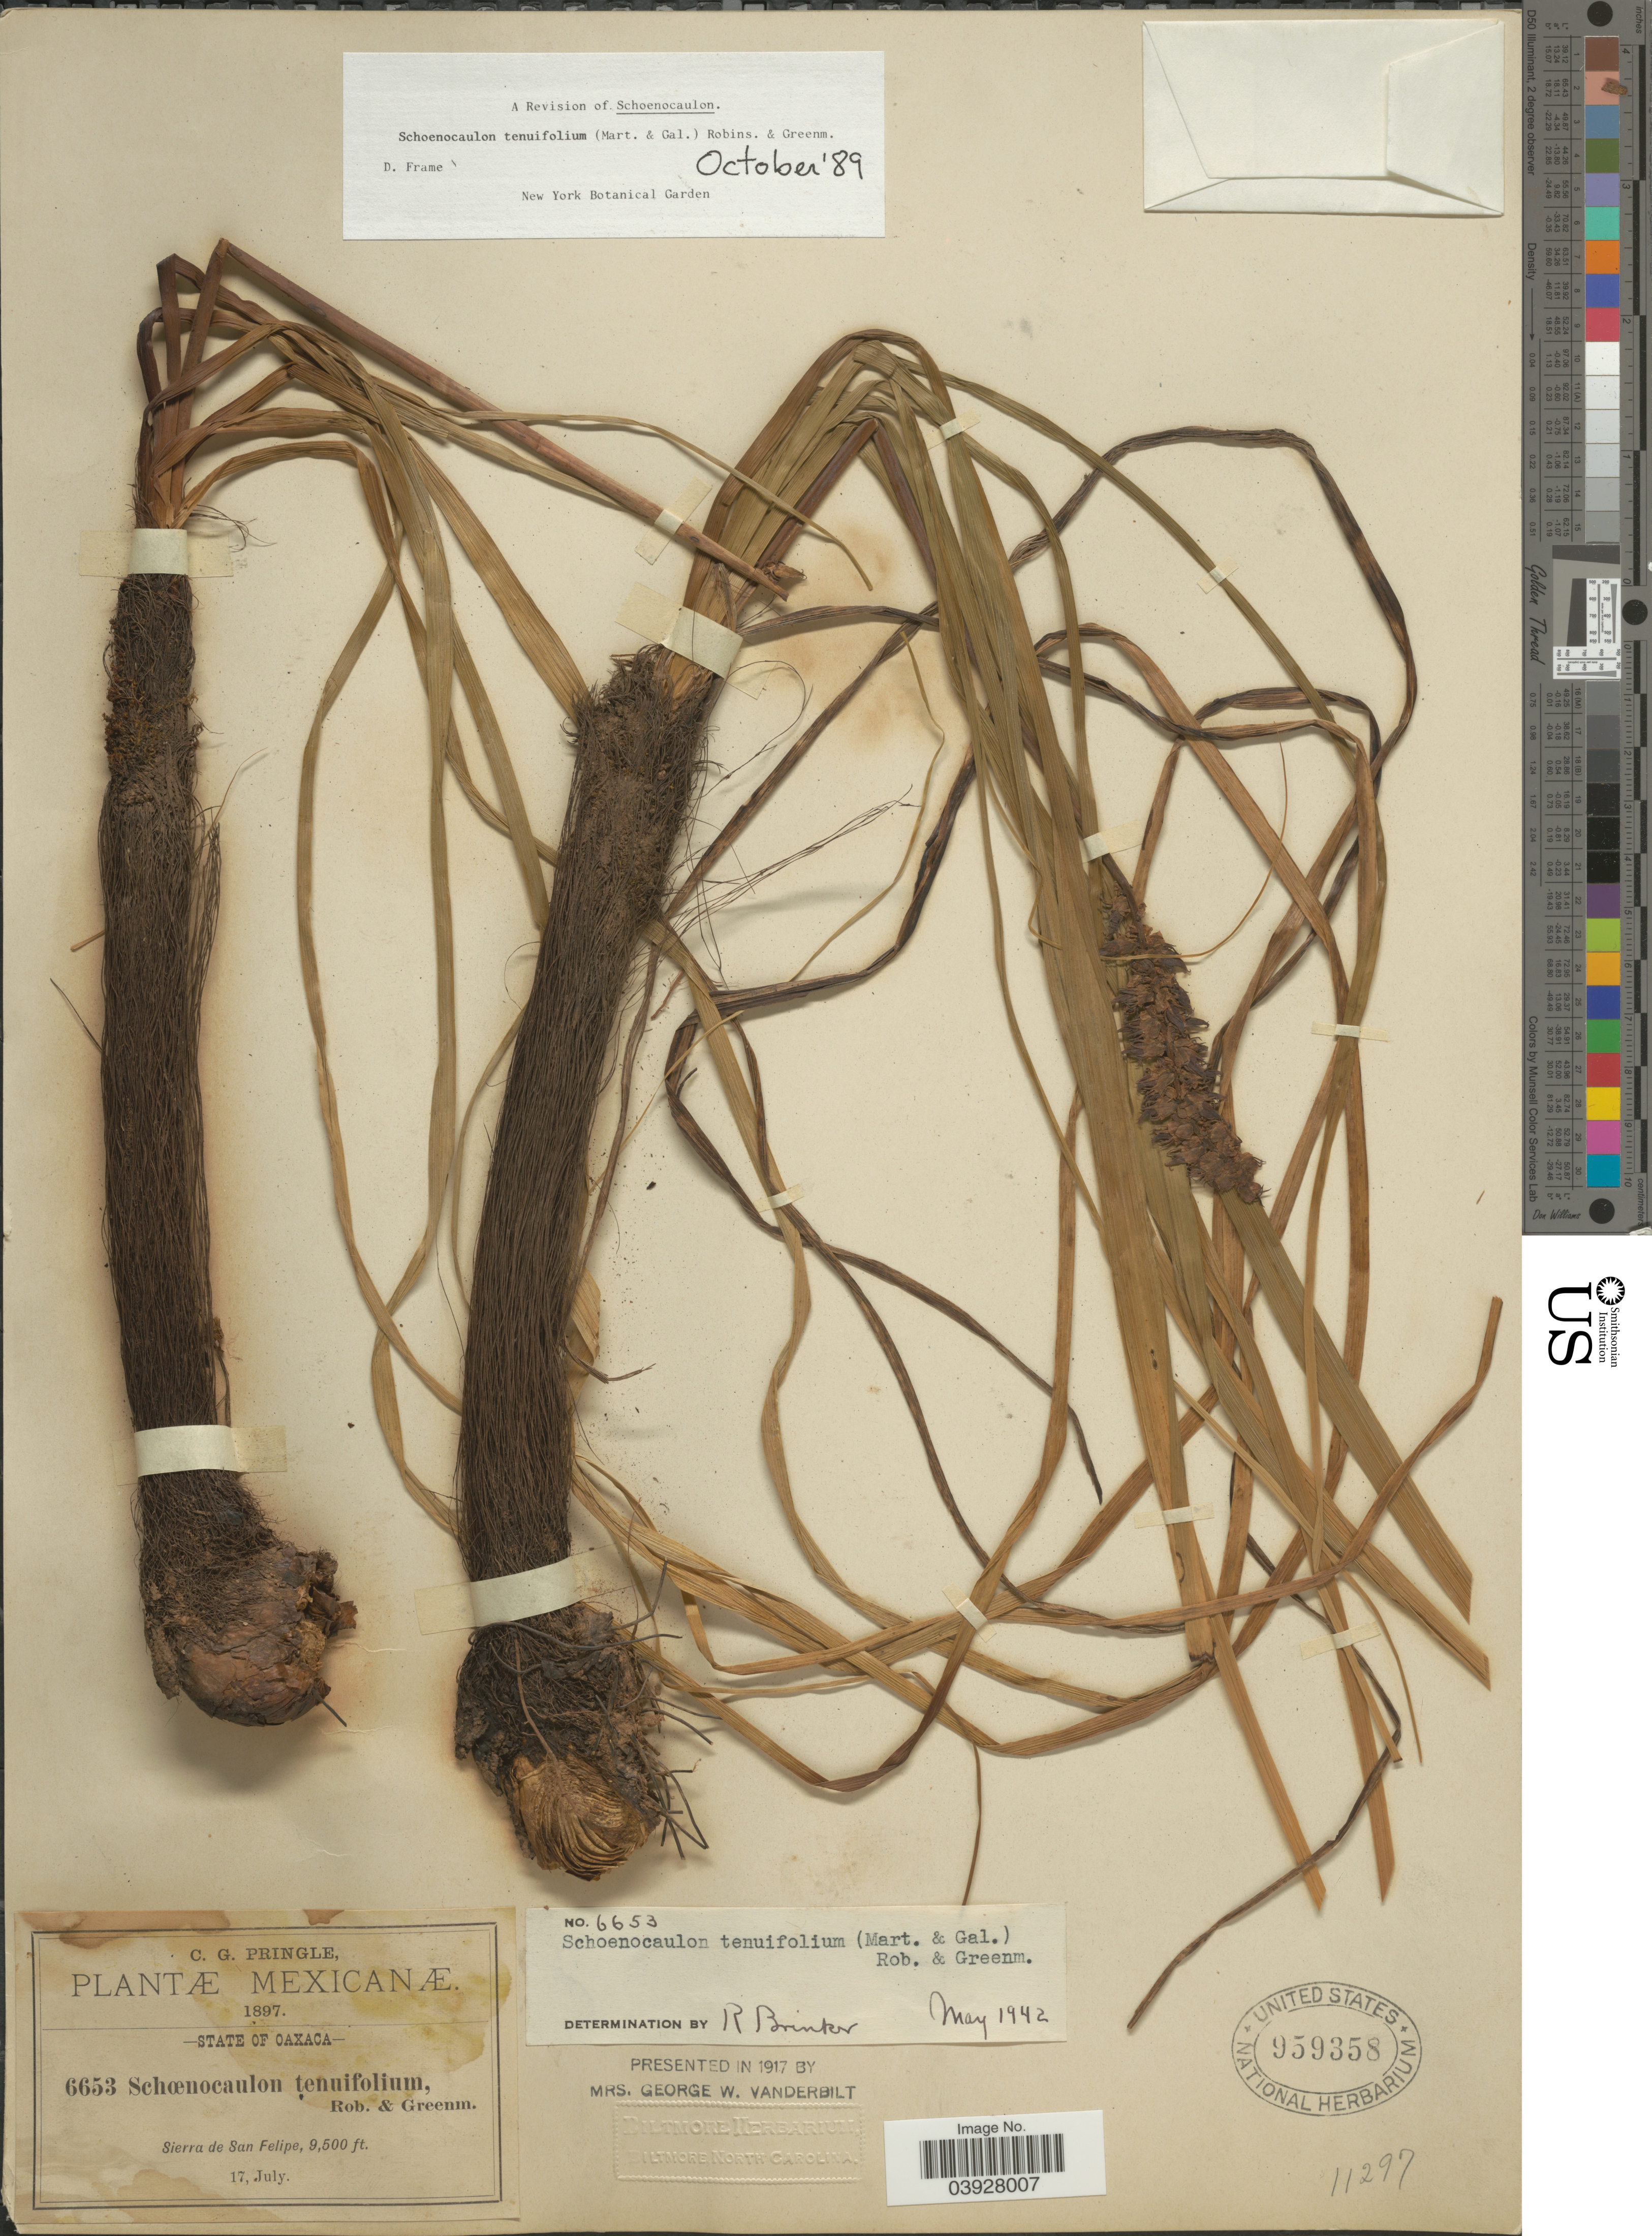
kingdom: Plantae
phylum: Tracheophyta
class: Liliopsida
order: Liliales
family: Melanthiaceae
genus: Schoenocaulon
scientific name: Schoenocaulon tenuifolium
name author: B.L. Rob. & Greenm.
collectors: C. G. Pringle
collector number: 6653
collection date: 1897-07-17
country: Mexico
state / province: Oaxaca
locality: Sierra de San Filipe.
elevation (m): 2896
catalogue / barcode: US 959358